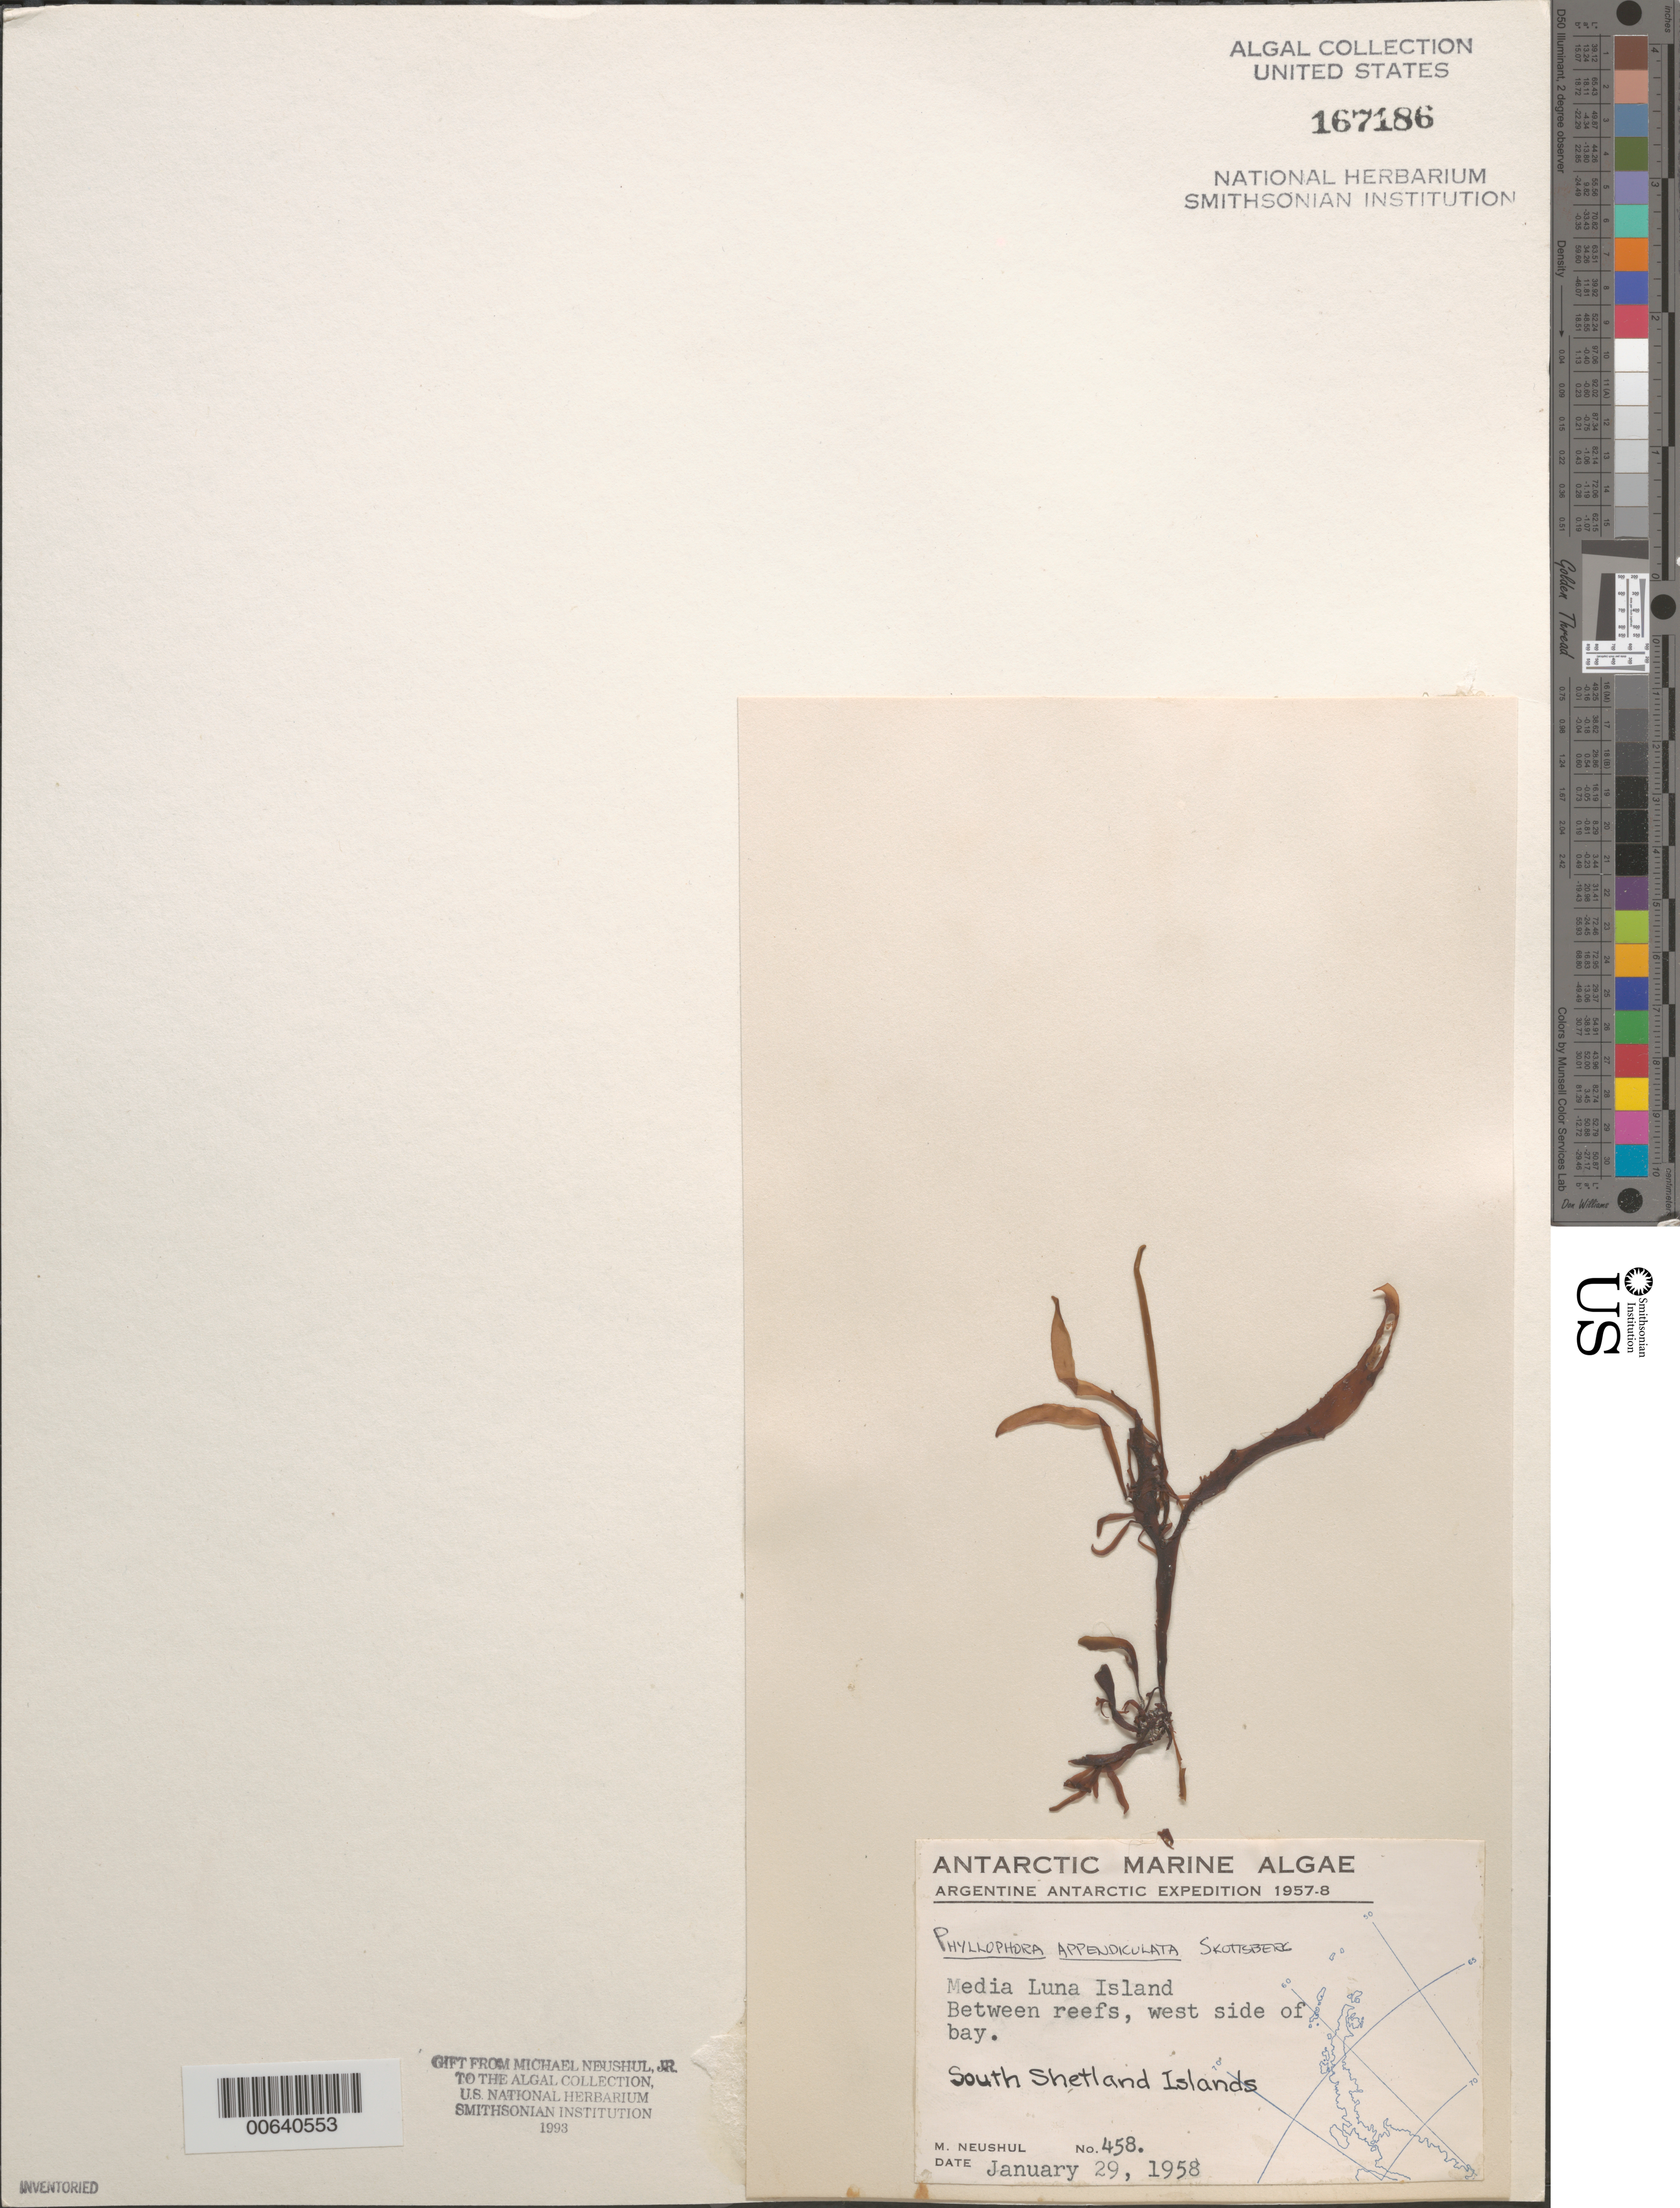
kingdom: Plantae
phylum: Rhodophyta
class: Florideophyceae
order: Gigartinales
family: Phyllophoraceae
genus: Gymnogongrus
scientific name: Gymnogongrus turquetii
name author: P. Hariot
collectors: M. Neushul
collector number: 458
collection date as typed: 29 Jan 1958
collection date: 1958-01-29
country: Antarctica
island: Half Moon Island (Media Luna Island)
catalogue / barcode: US 167186